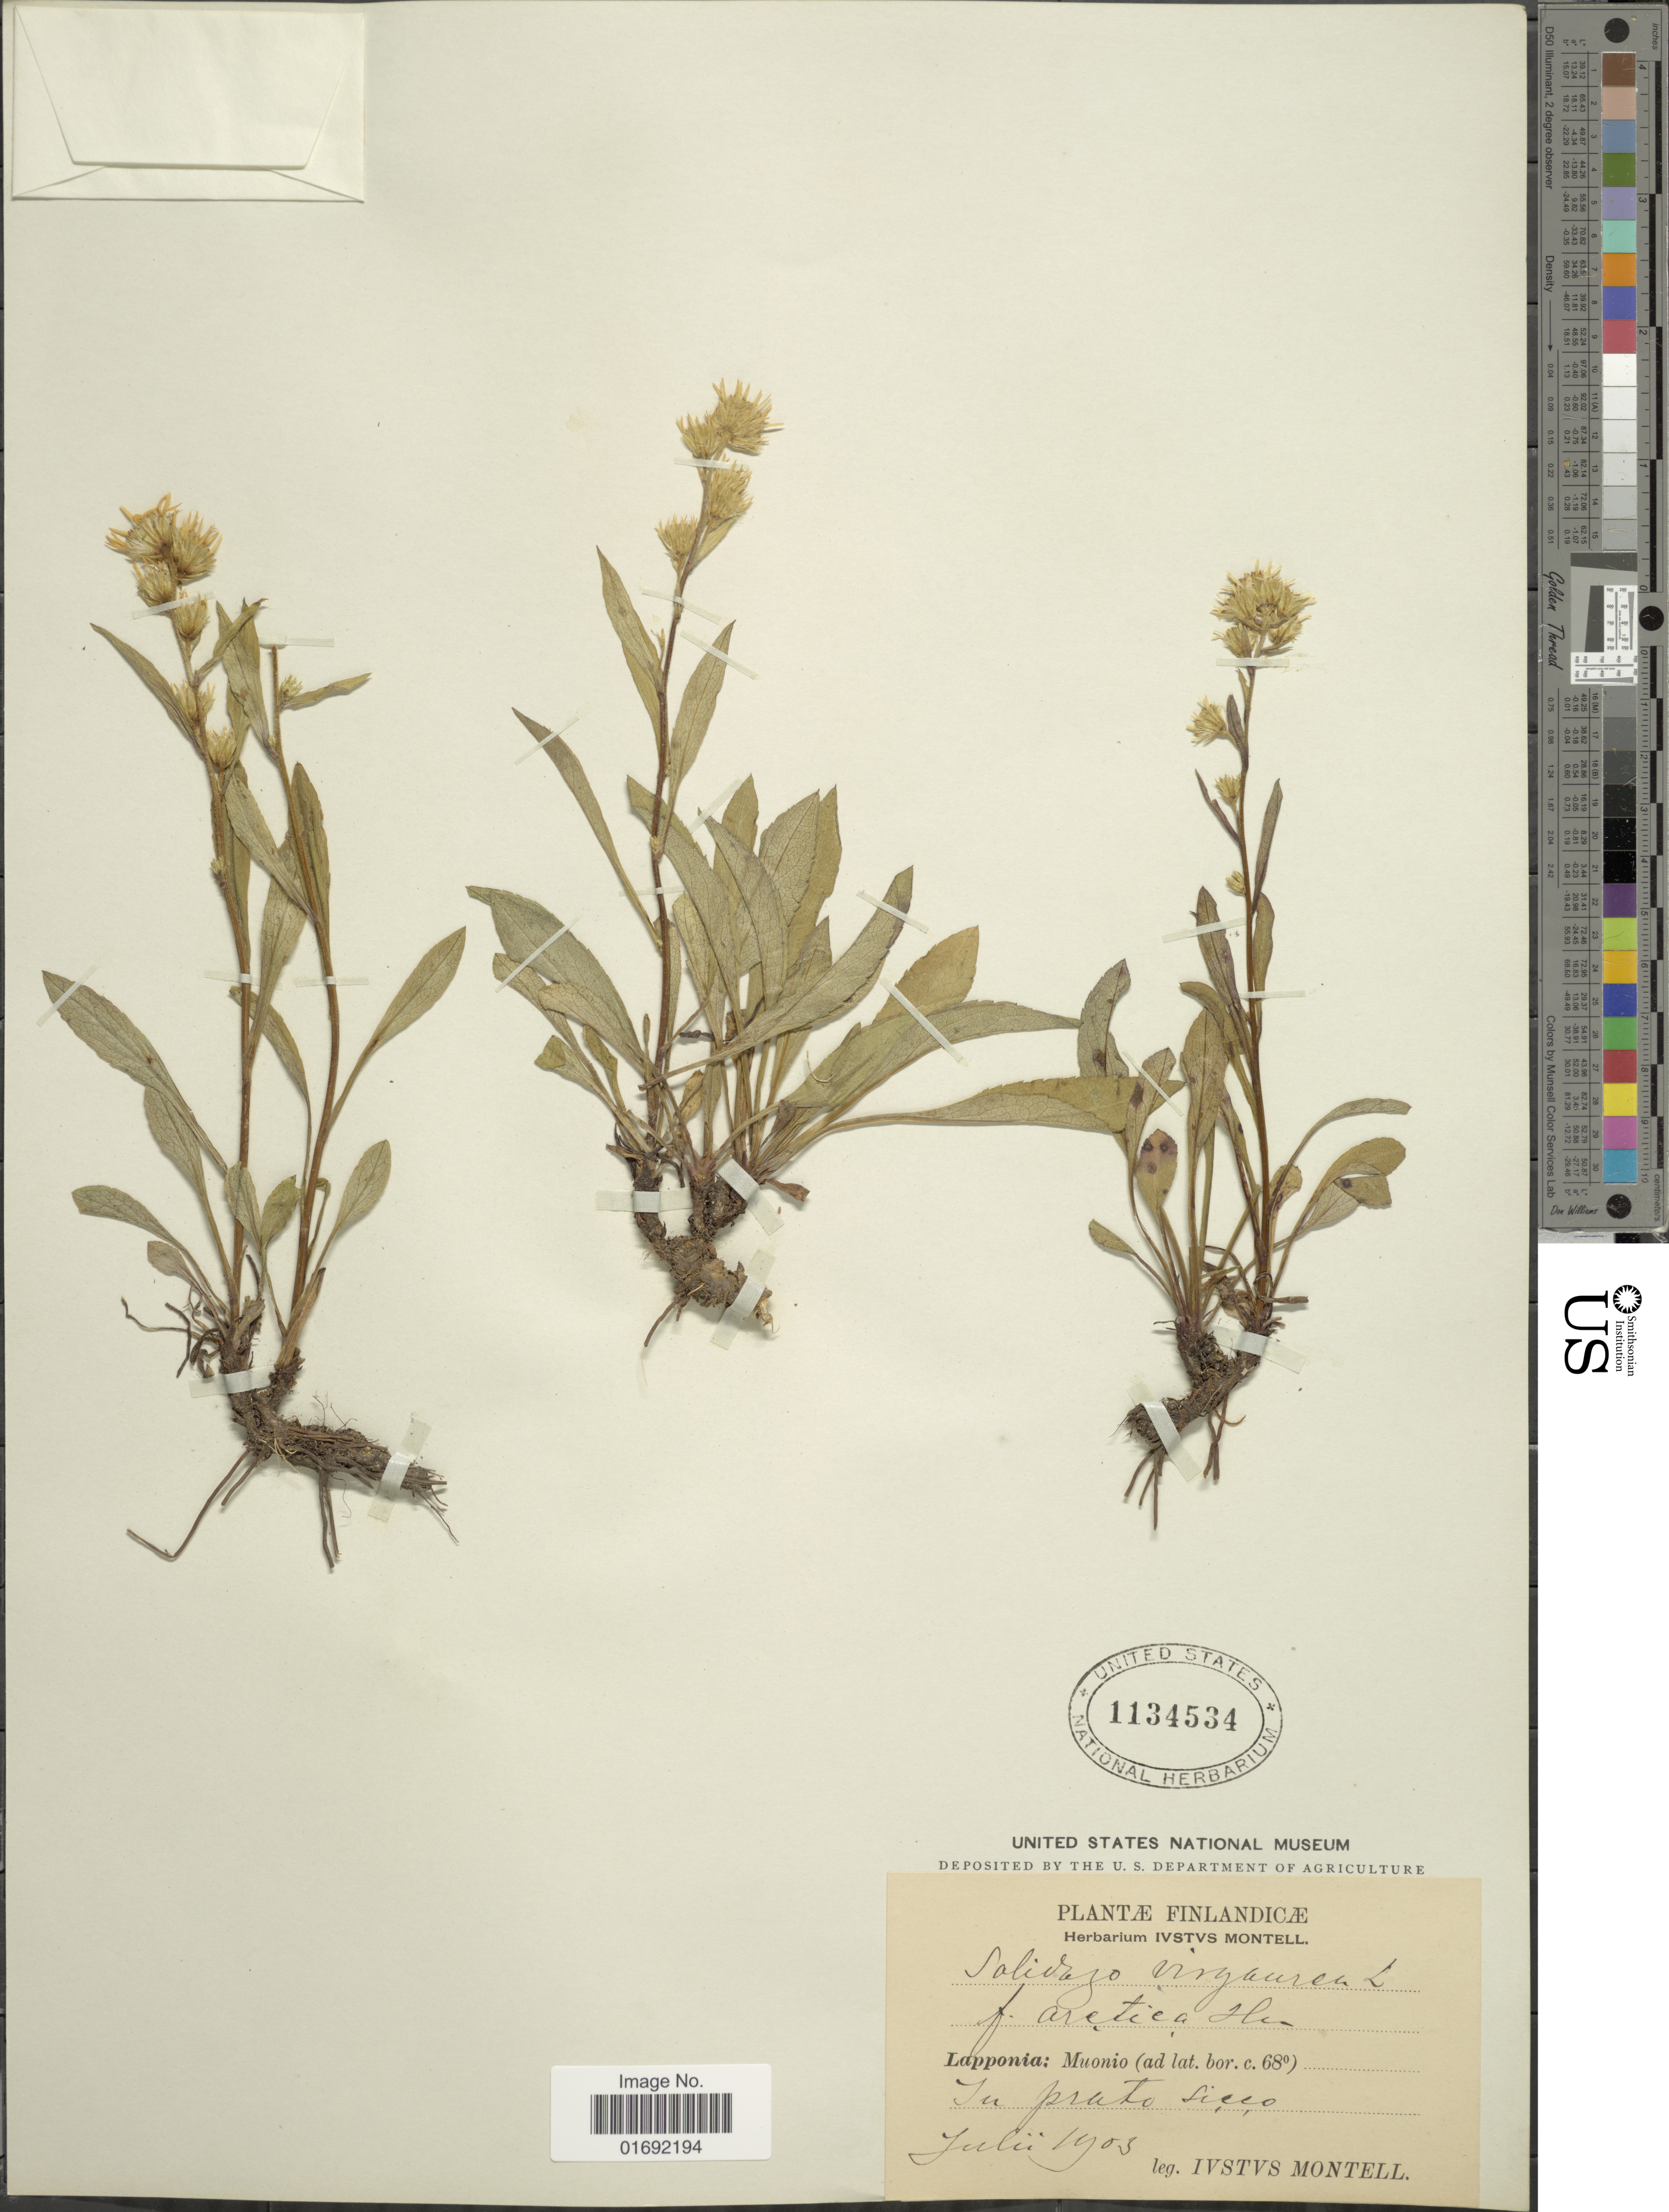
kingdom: Plantae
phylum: Tracheophyta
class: Magnoliopsida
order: Asterales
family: Asteraceae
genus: Solidago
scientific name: Solidago virgaurea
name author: L.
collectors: I. Montell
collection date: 1905-07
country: Finland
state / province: Lappi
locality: Lapponia, Muonio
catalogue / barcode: US 1134534